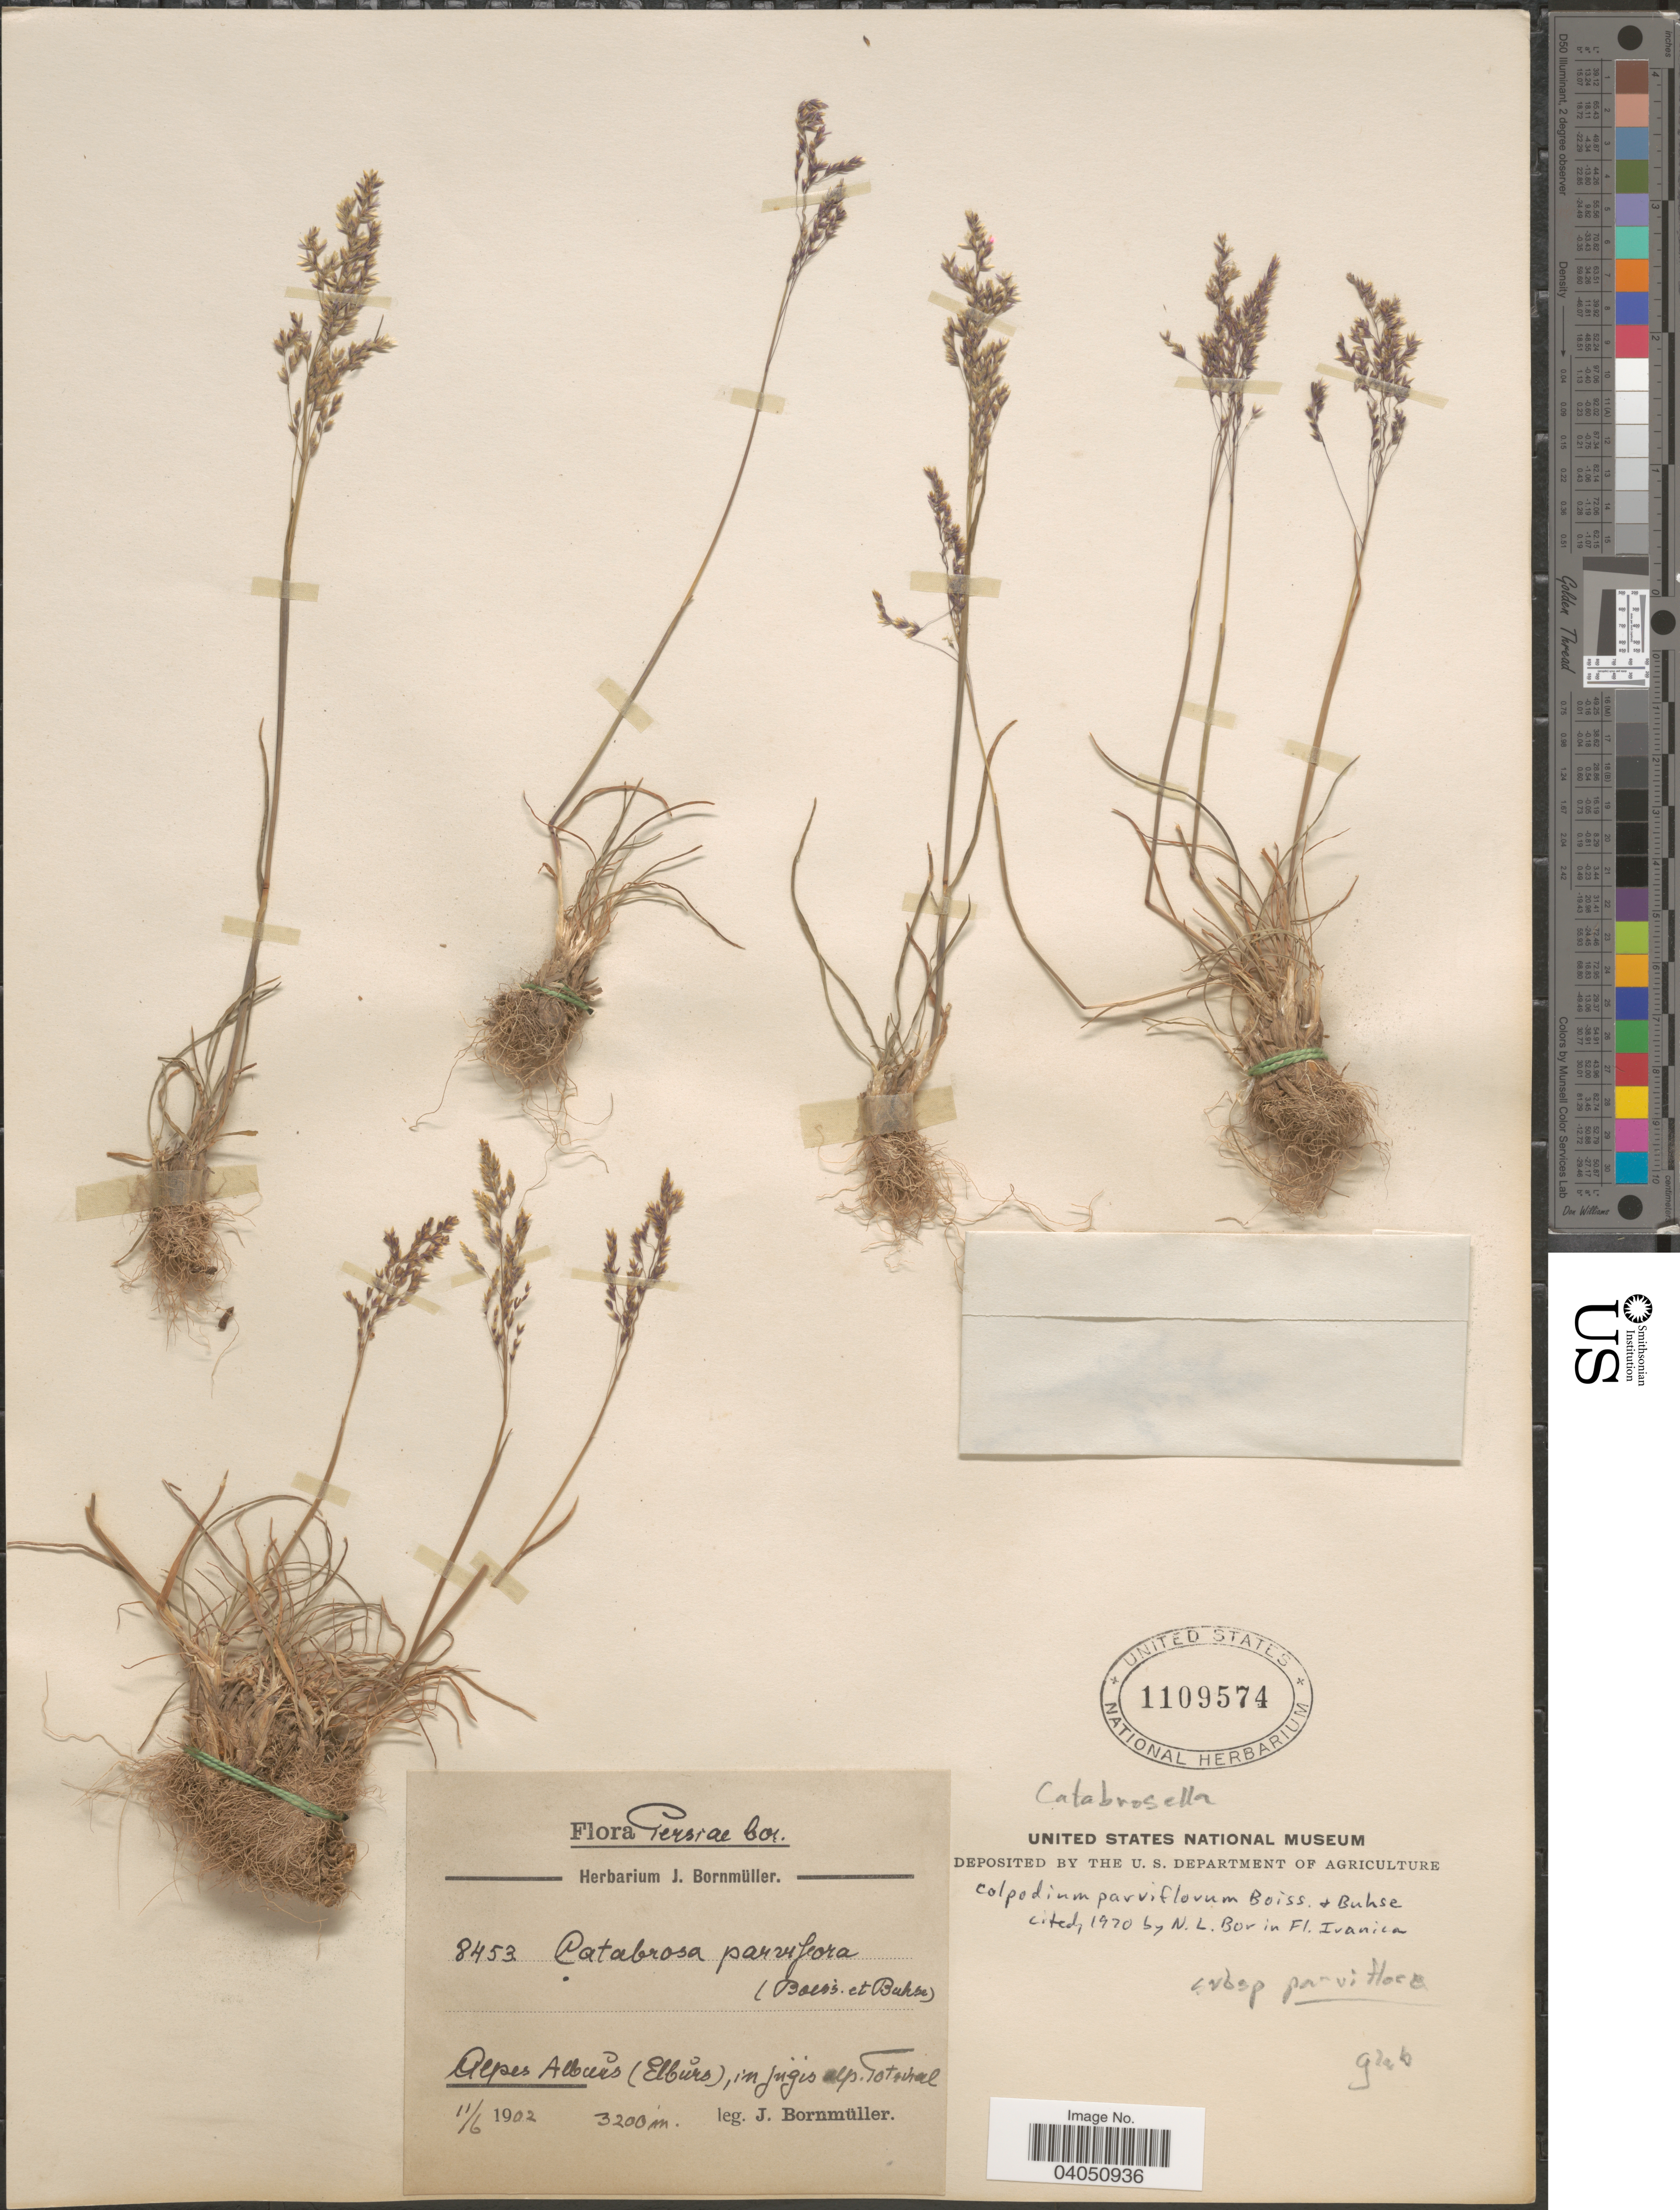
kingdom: Plantae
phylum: Tracheophyta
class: Liliopsida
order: Poales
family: Poaceae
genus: Catabrosella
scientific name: Catabrosella parviflora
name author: (Boiss. & Buhse) E.B. Alexeev ex R.R. Mill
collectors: J. Bornmüller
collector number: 8453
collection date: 1902-06-11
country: Iran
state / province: Alborz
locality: Persiae bor. Alpes Alburs (Elburs), in jugis alp. Totschal.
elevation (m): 3200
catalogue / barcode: US 1109574